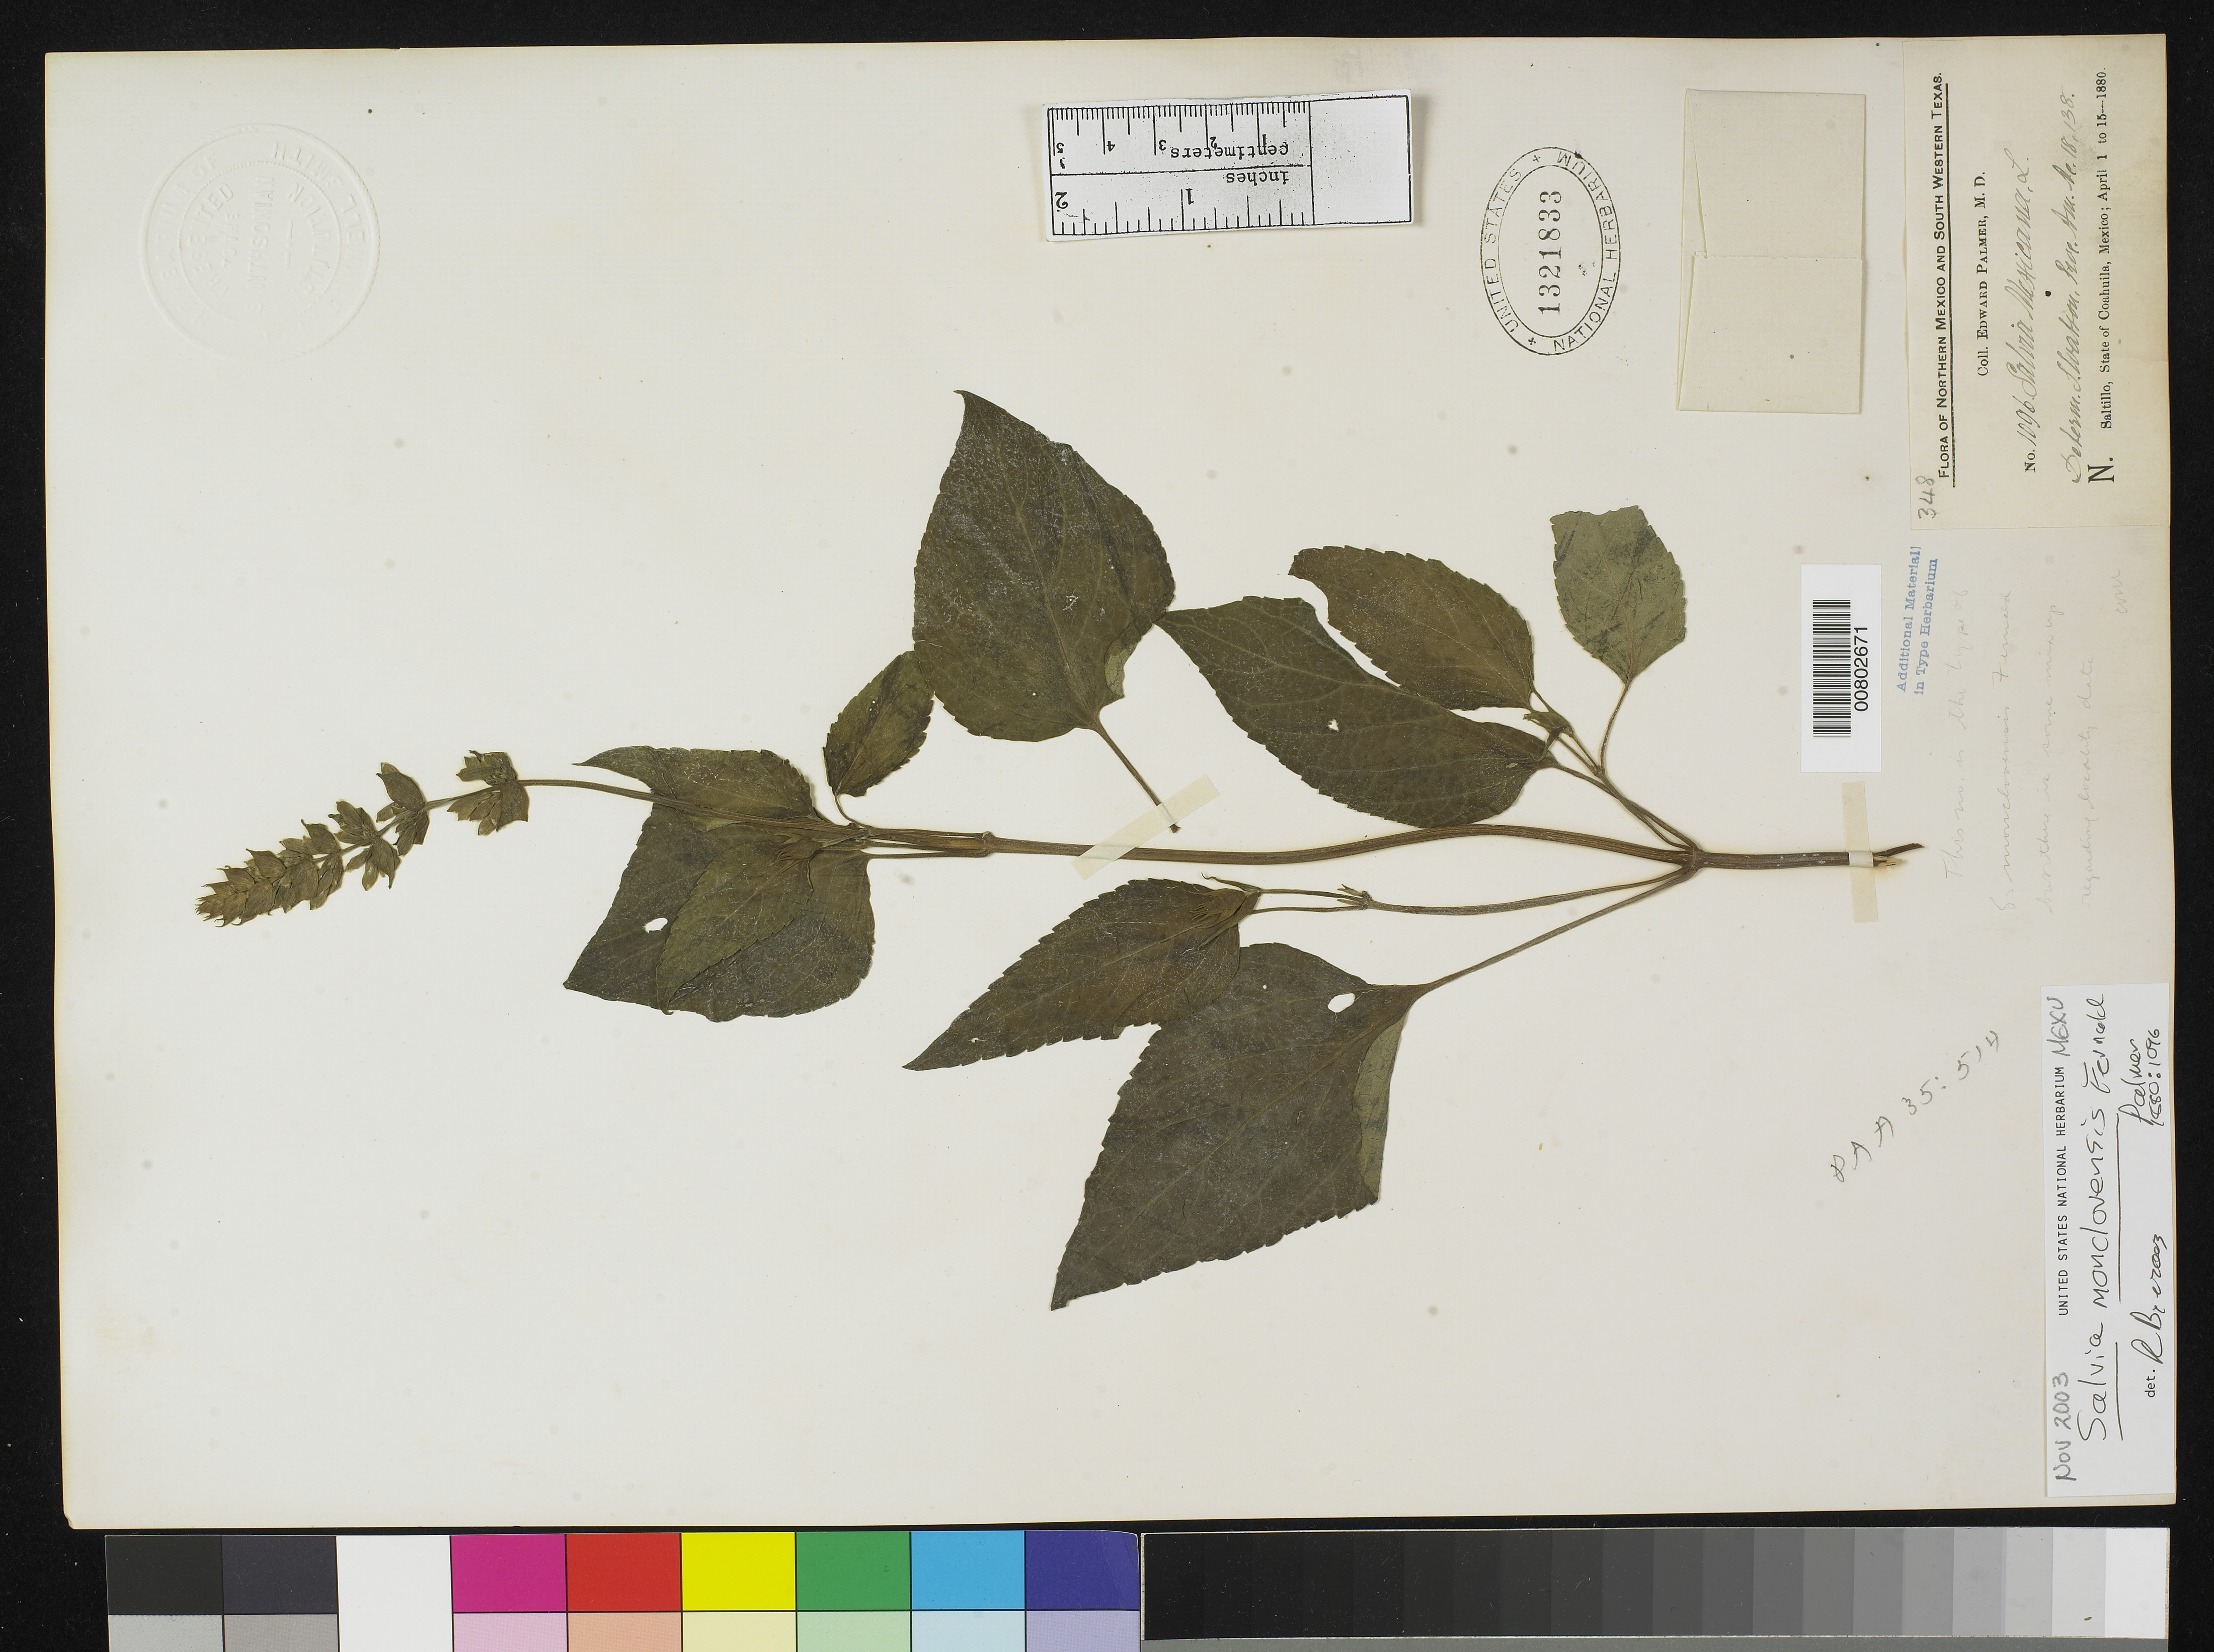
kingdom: Plantae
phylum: Tracheophyta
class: Magnoliopsida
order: Lamiales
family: Lamiaceae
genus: Salvia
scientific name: Salvia monclovensis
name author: Fernald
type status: Possible Type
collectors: E. Palmer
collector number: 1096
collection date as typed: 01 Apr 1880 to 15 Apr 1880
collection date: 1880-04-01/1880-04-15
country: Mexico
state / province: Coahuila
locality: Saltillo, State of Coahuila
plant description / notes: This specimen with same collection number as type but collection data do not match protologue. Protologue, "Coahuila, Caracol Mts., 33.8 km southeast of Monclova, Aug., 1880 (Edw. Palmer, no. 1096)".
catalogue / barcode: US 1321833